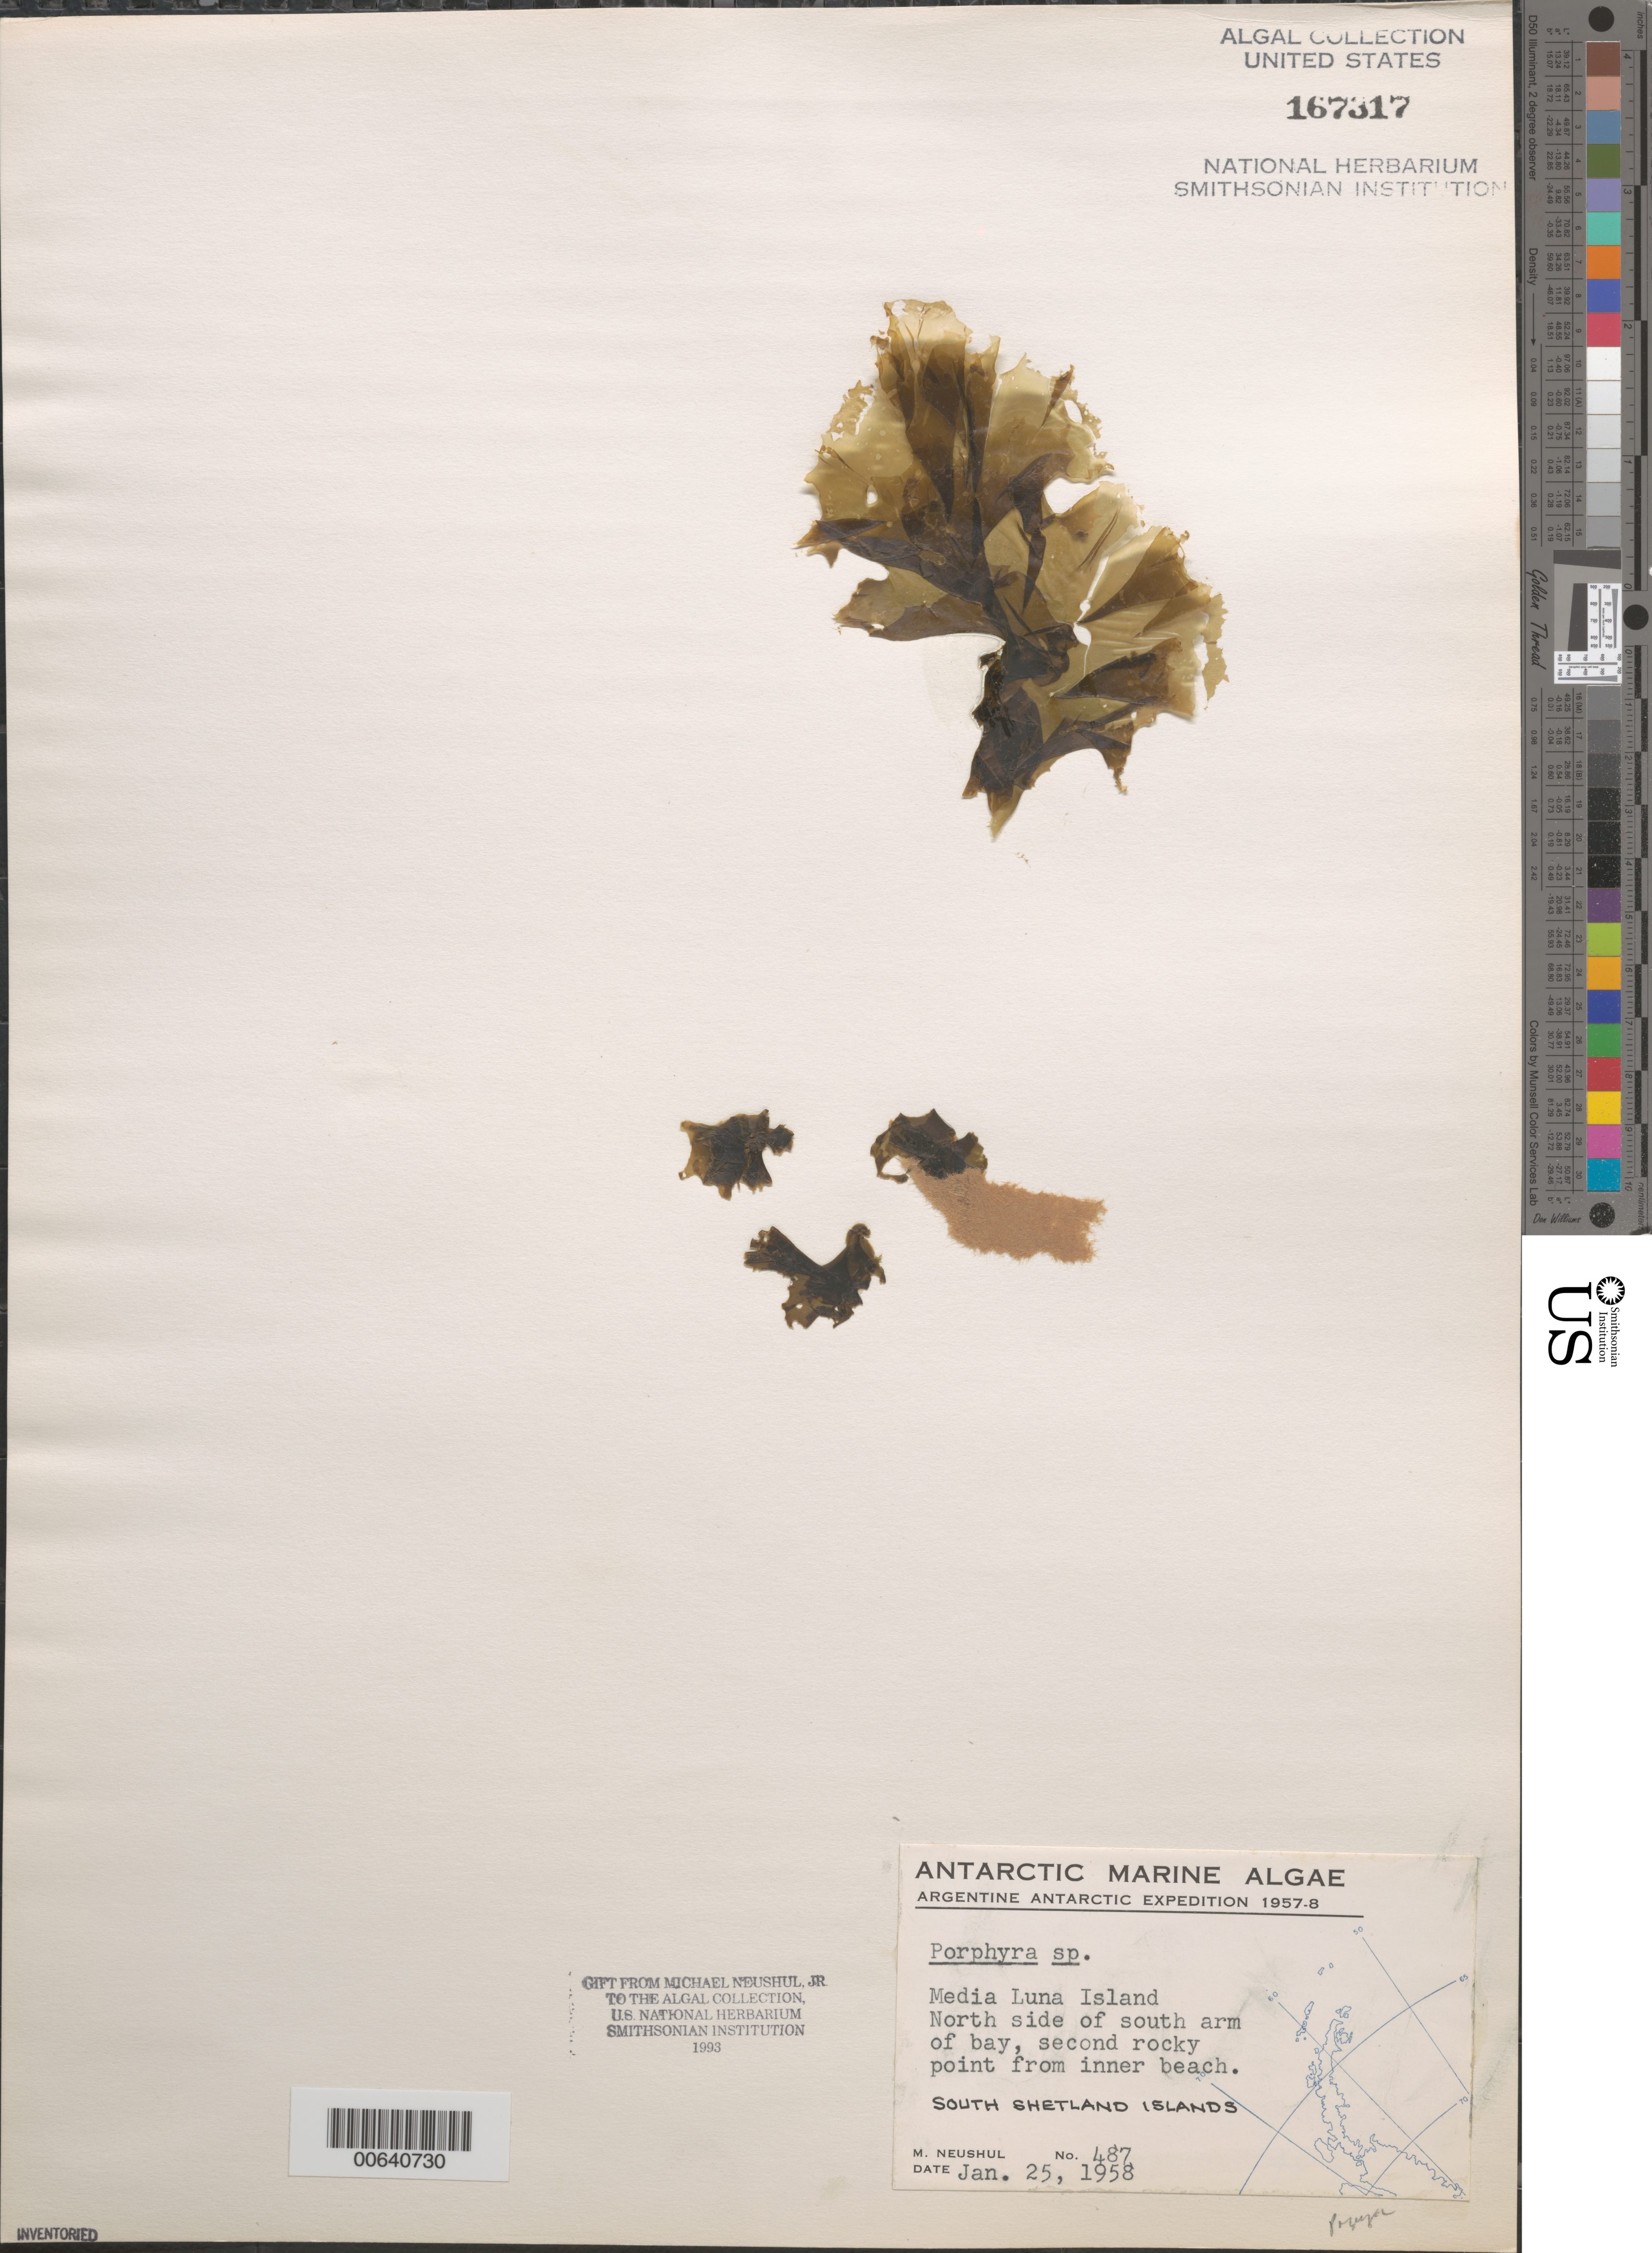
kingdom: Plantae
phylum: Rhodophyta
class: Bangiophyceae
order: Bangiales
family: Bangiaceae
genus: Porphyra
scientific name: Porphyra sp.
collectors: M. Neushul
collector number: Neushul 487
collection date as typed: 25 Jan 1958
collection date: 1958-01-25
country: Antarctica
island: Half Moon Island (Media Luna Island)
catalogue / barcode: US 167317